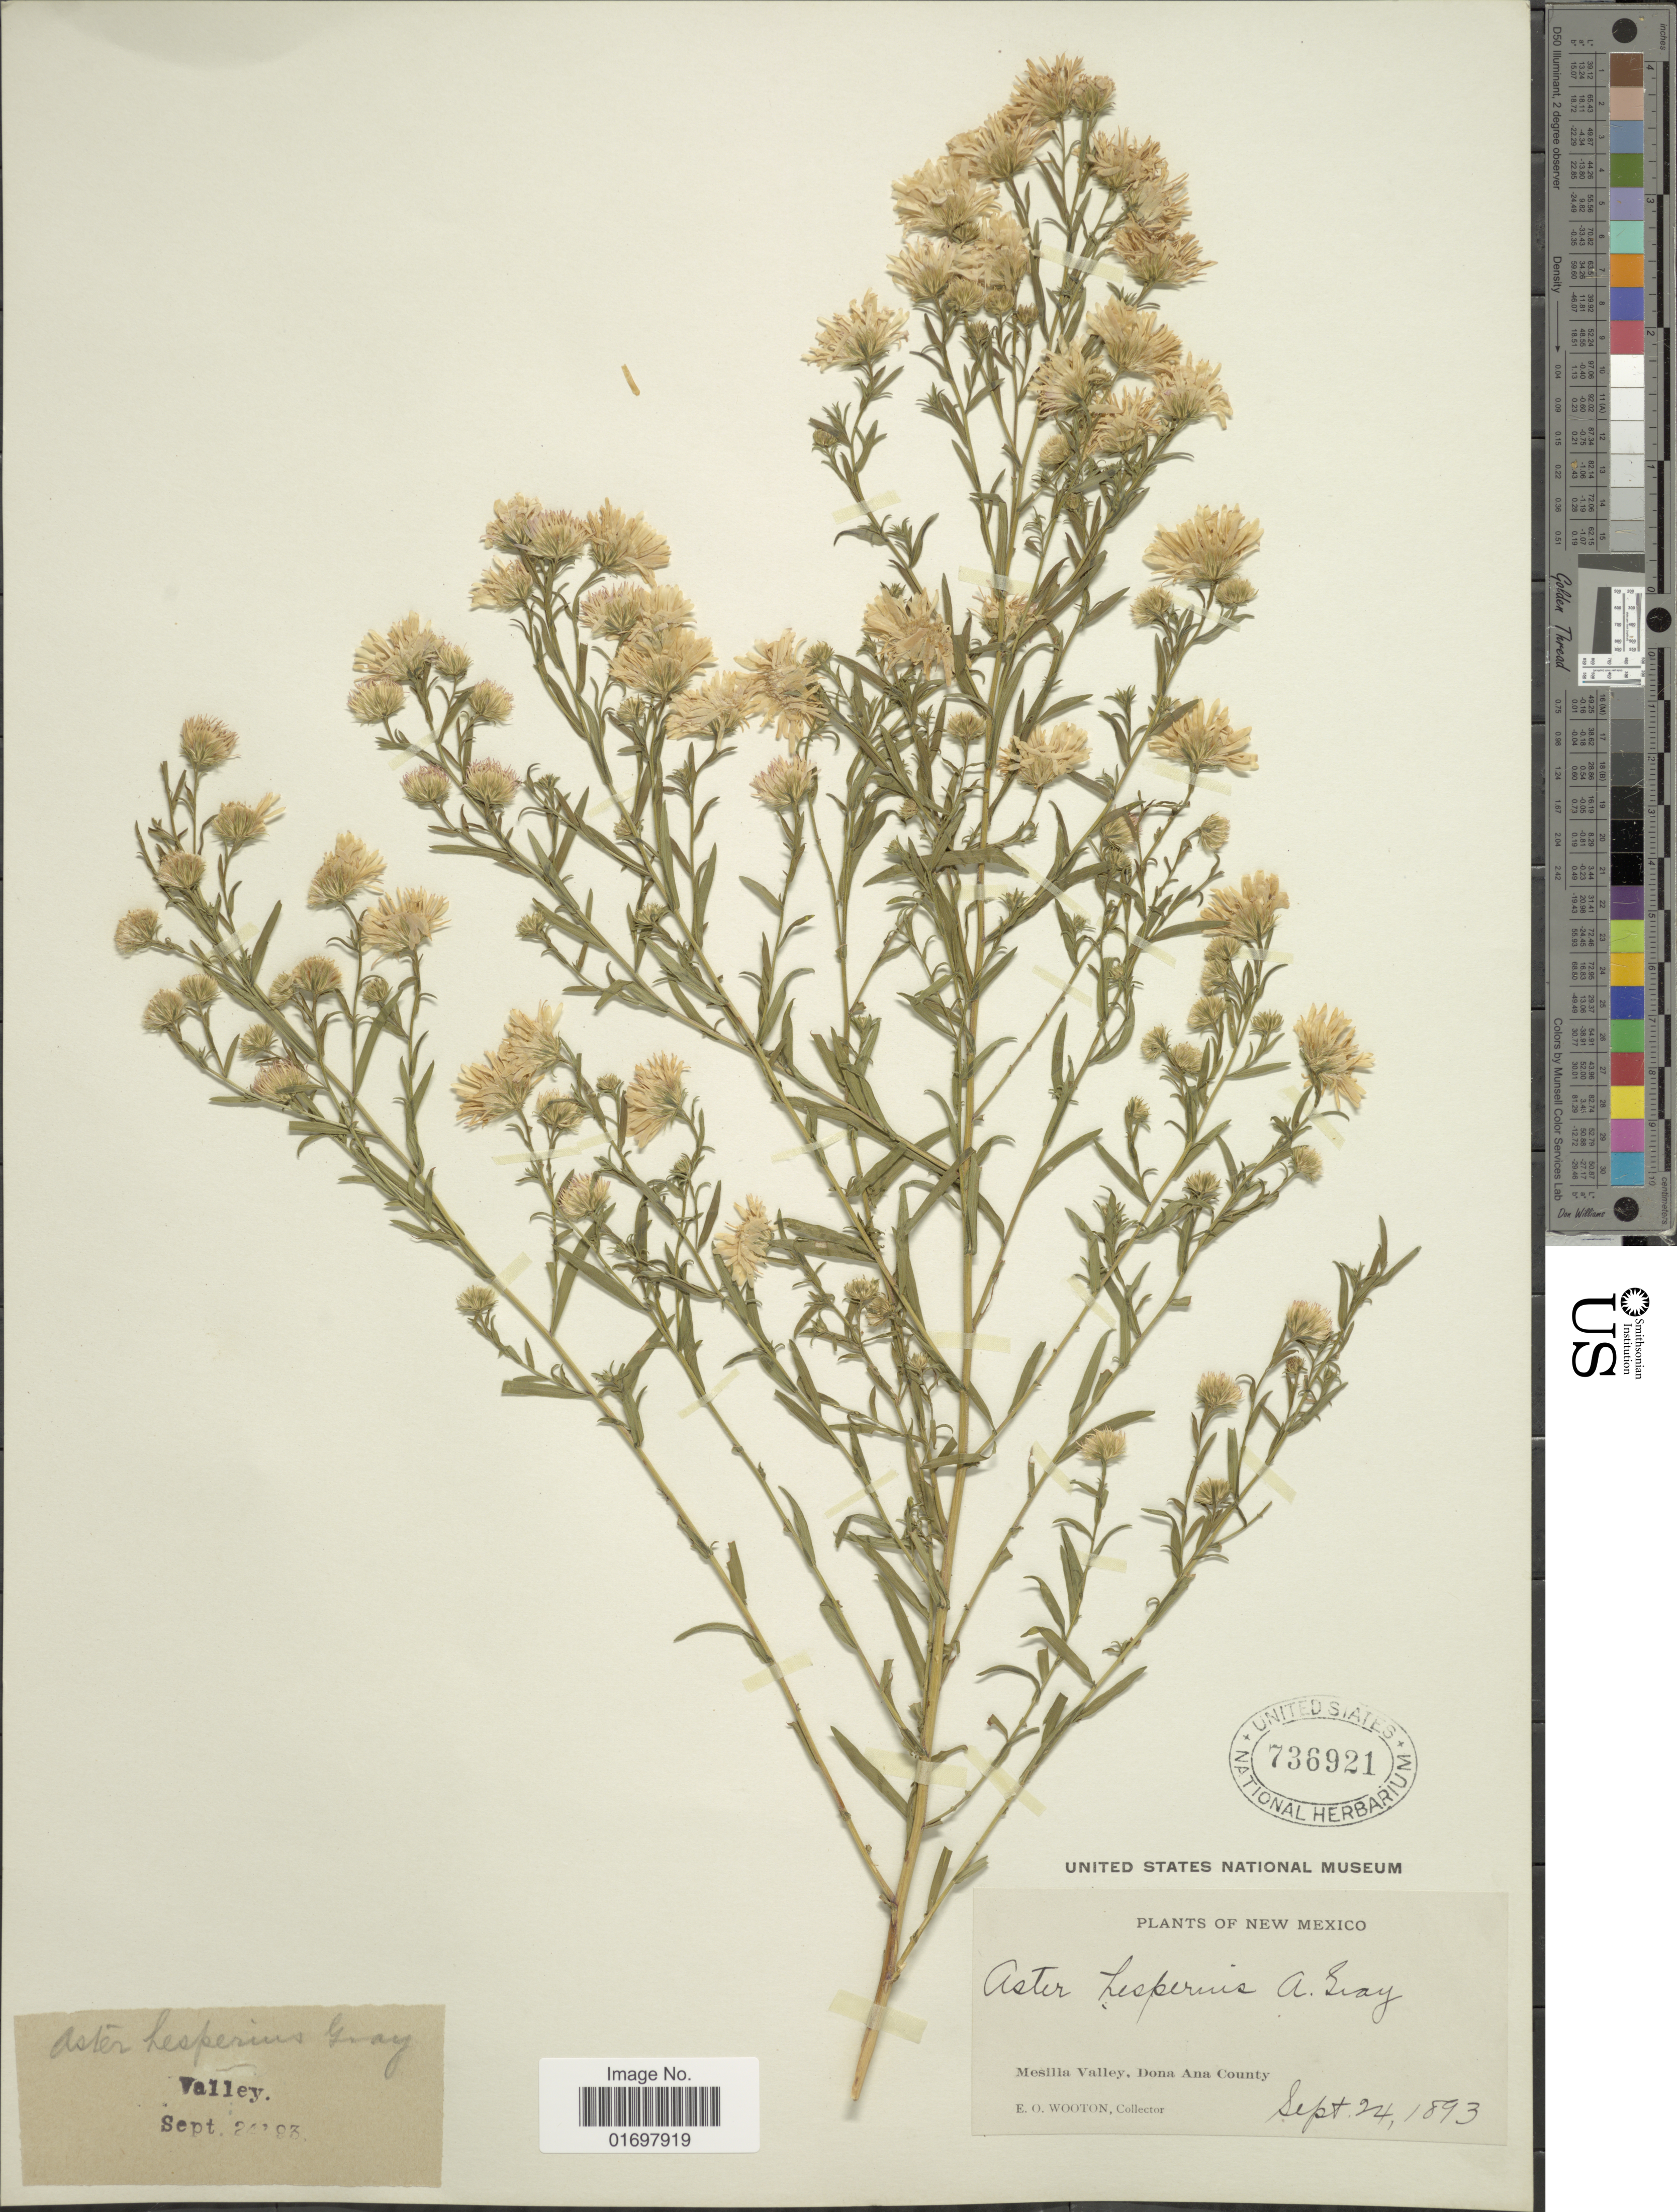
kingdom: Plantae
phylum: Tracheophyta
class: Magnoliopsida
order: Asterales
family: Asteraceae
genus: Symphyotrichum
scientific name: Symphyotrichum lanceolatum var. hesperium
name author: (A. Gray) G.L. Nesom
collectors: E. O. Wooton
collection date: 1893-09-24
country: United States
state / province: New Mexico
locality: New Mexico. Mesilla Valley, Dona Ana County.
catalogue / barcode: US 736921